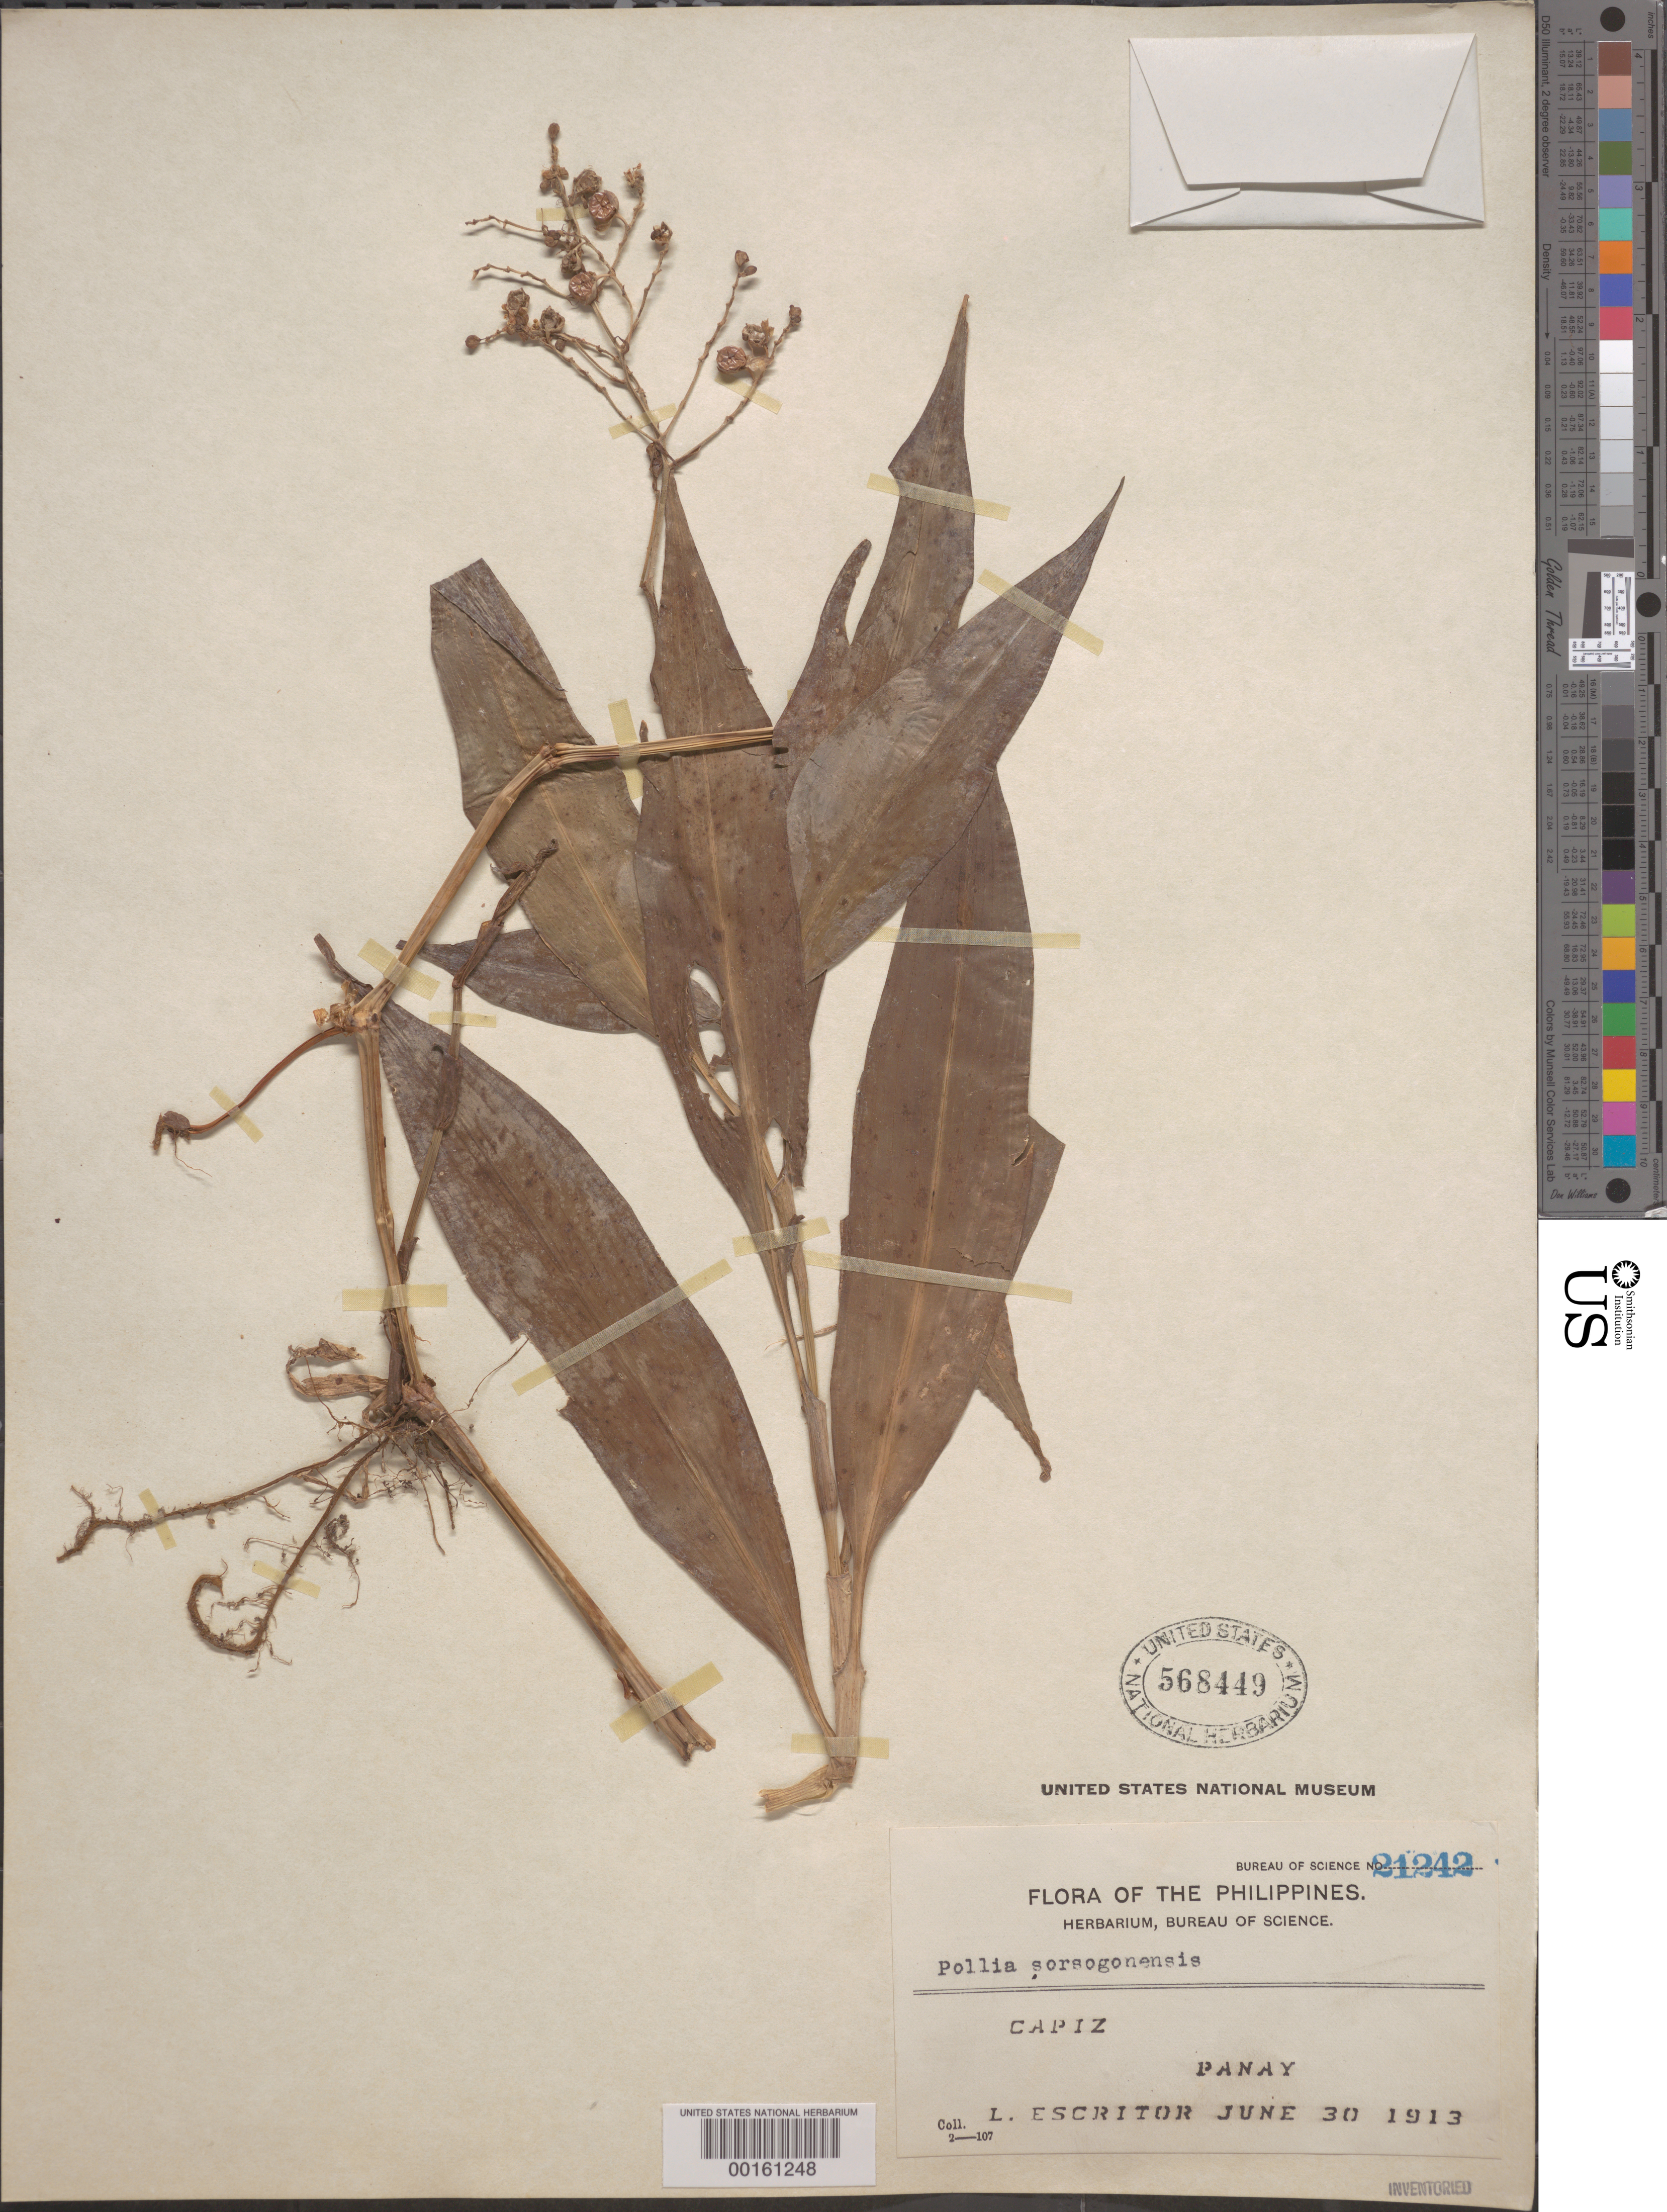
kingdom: Plantae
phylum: Tracheophyta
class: Liliopsida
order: Commelinales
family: Commelinaceae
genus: Pollia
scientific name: Pollia secundiflora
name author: (Blume) Bakh. f.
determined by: Strong, Mark T., (BOT), Smithsonian Institution - National Museum of Natural History (UNITED STATES)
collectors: L. Escritor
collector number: Bur. Sci. 21242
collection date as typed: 30 Jun 1913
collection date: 1913-06-30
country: Philippines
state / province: Western Visayas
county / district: Capiz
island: Panay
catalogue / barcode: US 568449